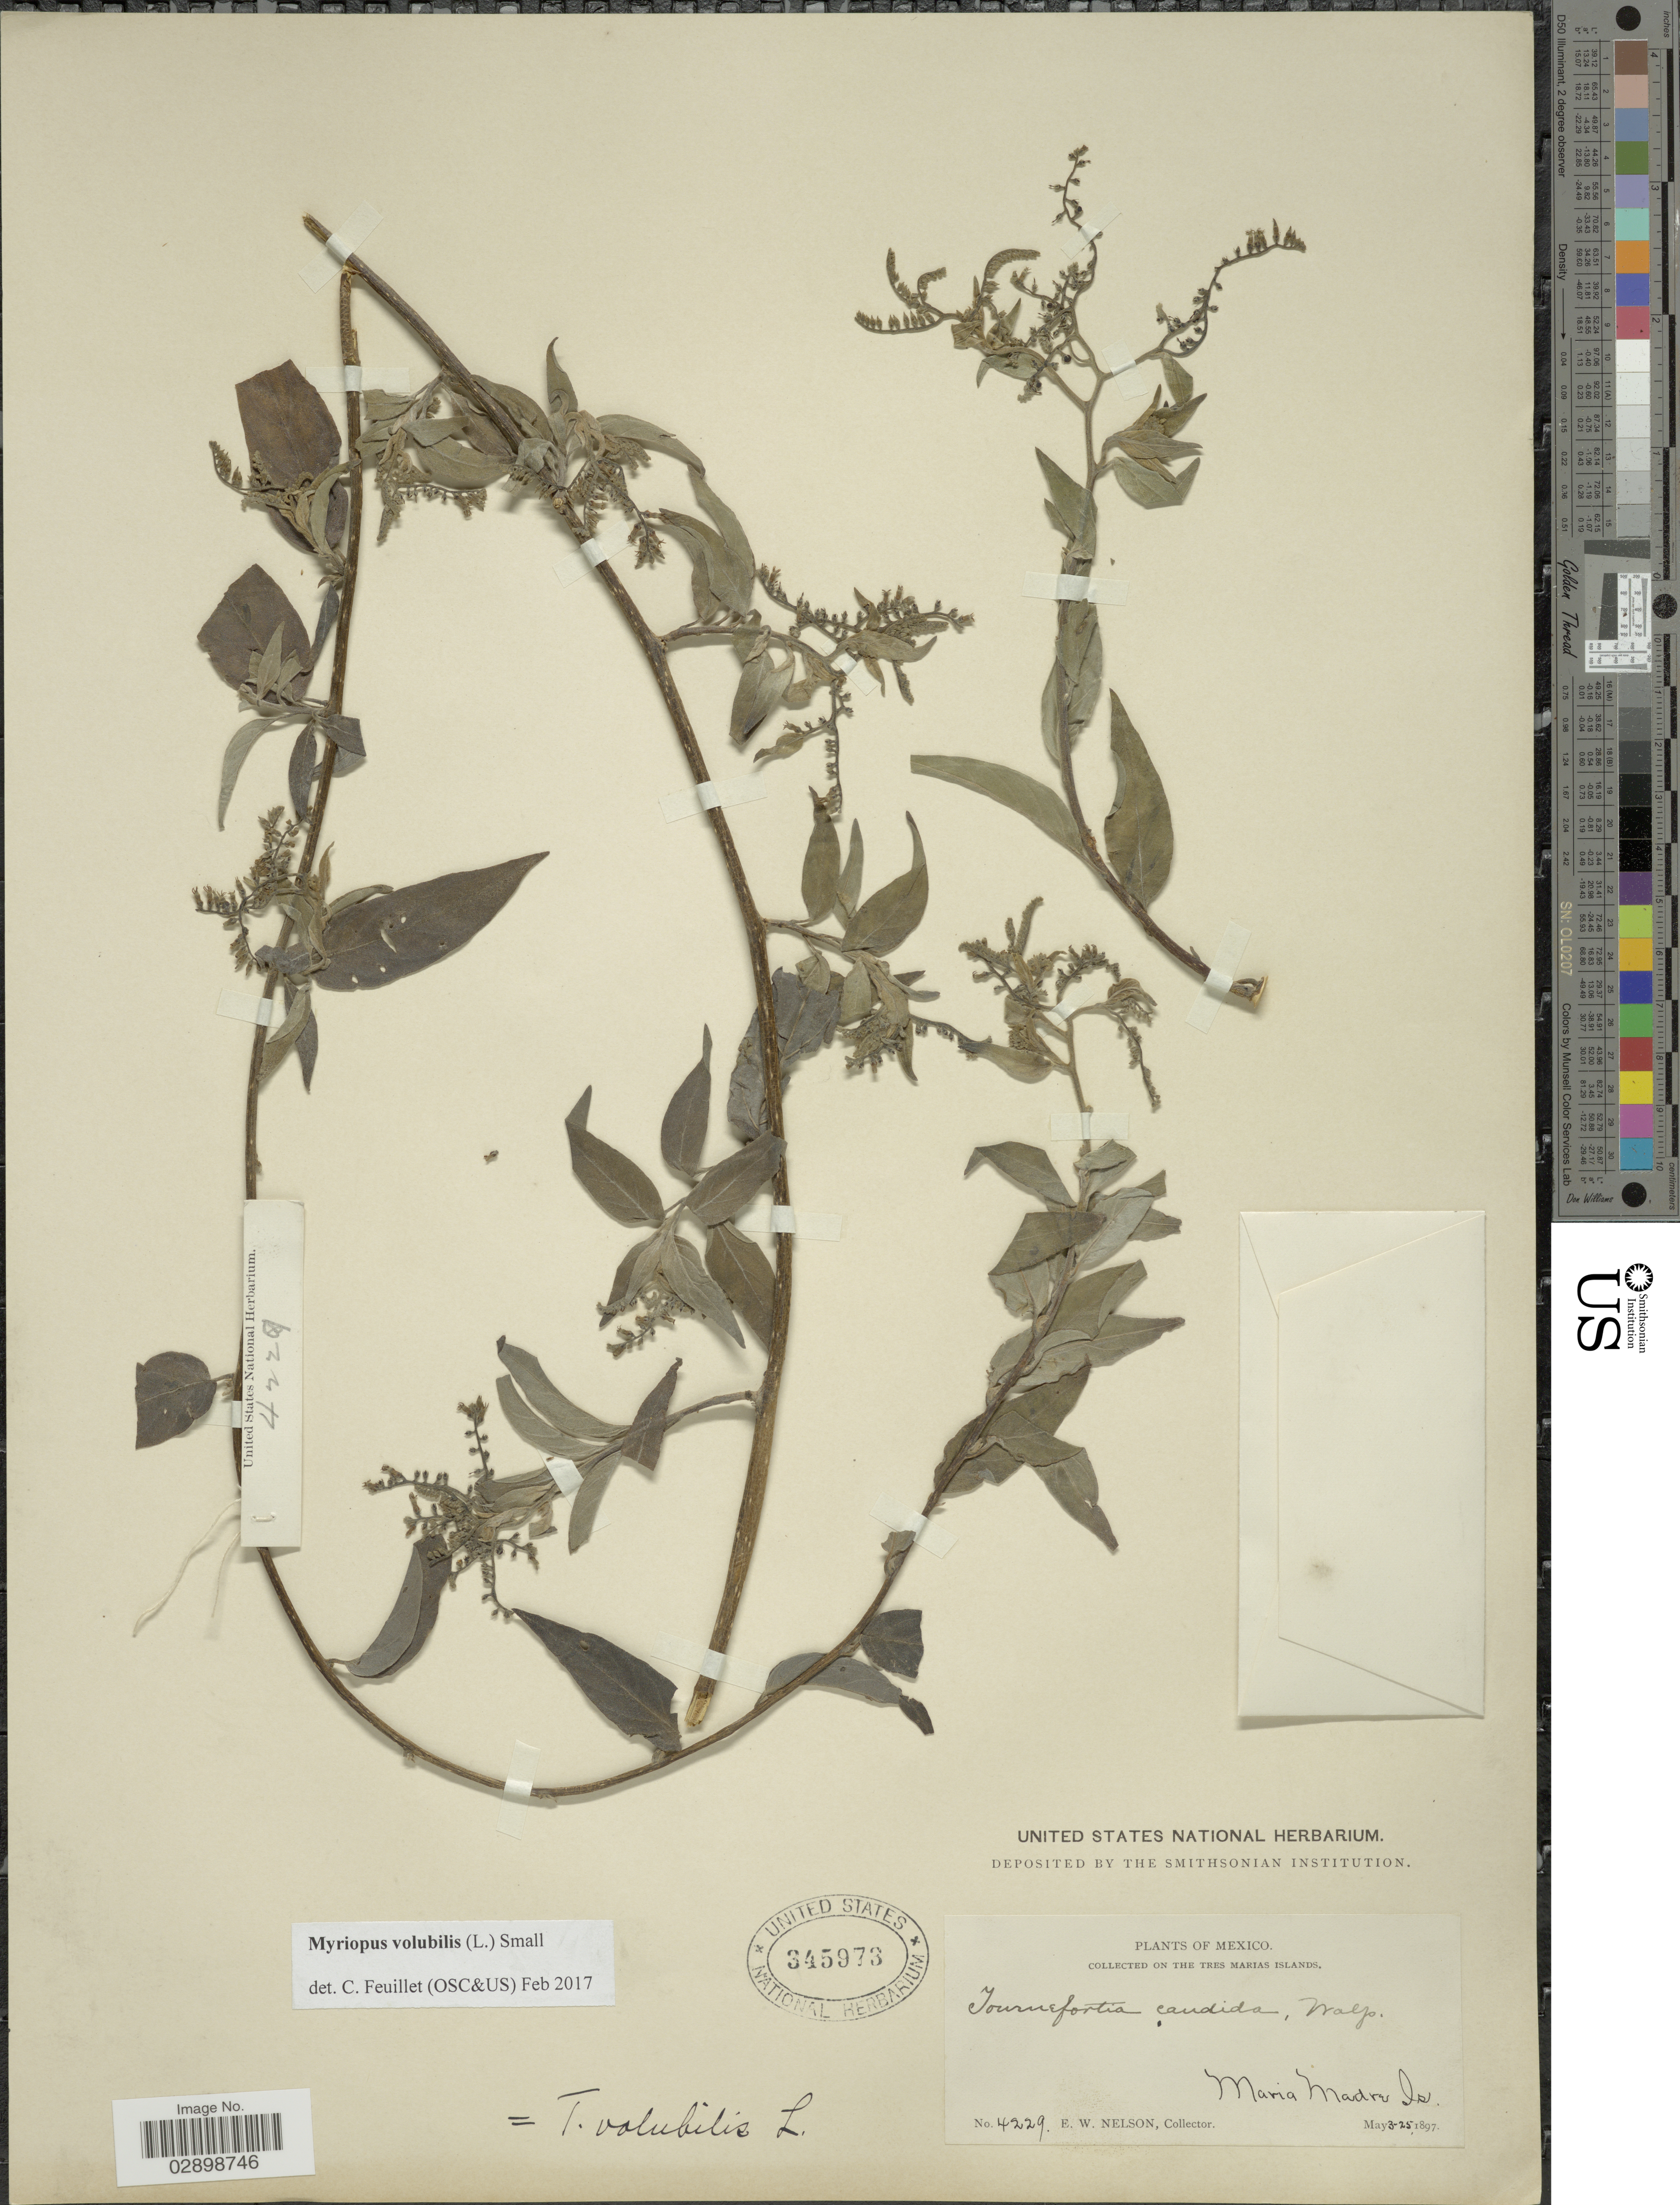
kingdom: Plantae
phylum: Tracheophyta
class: Magnoliopsida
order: Boraginales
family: Heliotropiaceae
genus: Myriopus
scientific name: Myriopus volubilis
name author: (L.) Small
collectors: E. W. Nelson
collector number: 4229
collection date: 1897-05-03/1897-05-25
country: Mexico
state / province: Nayarit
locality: On the Tres Marias Islands. Maria Madre Is.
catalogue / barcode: US 345973